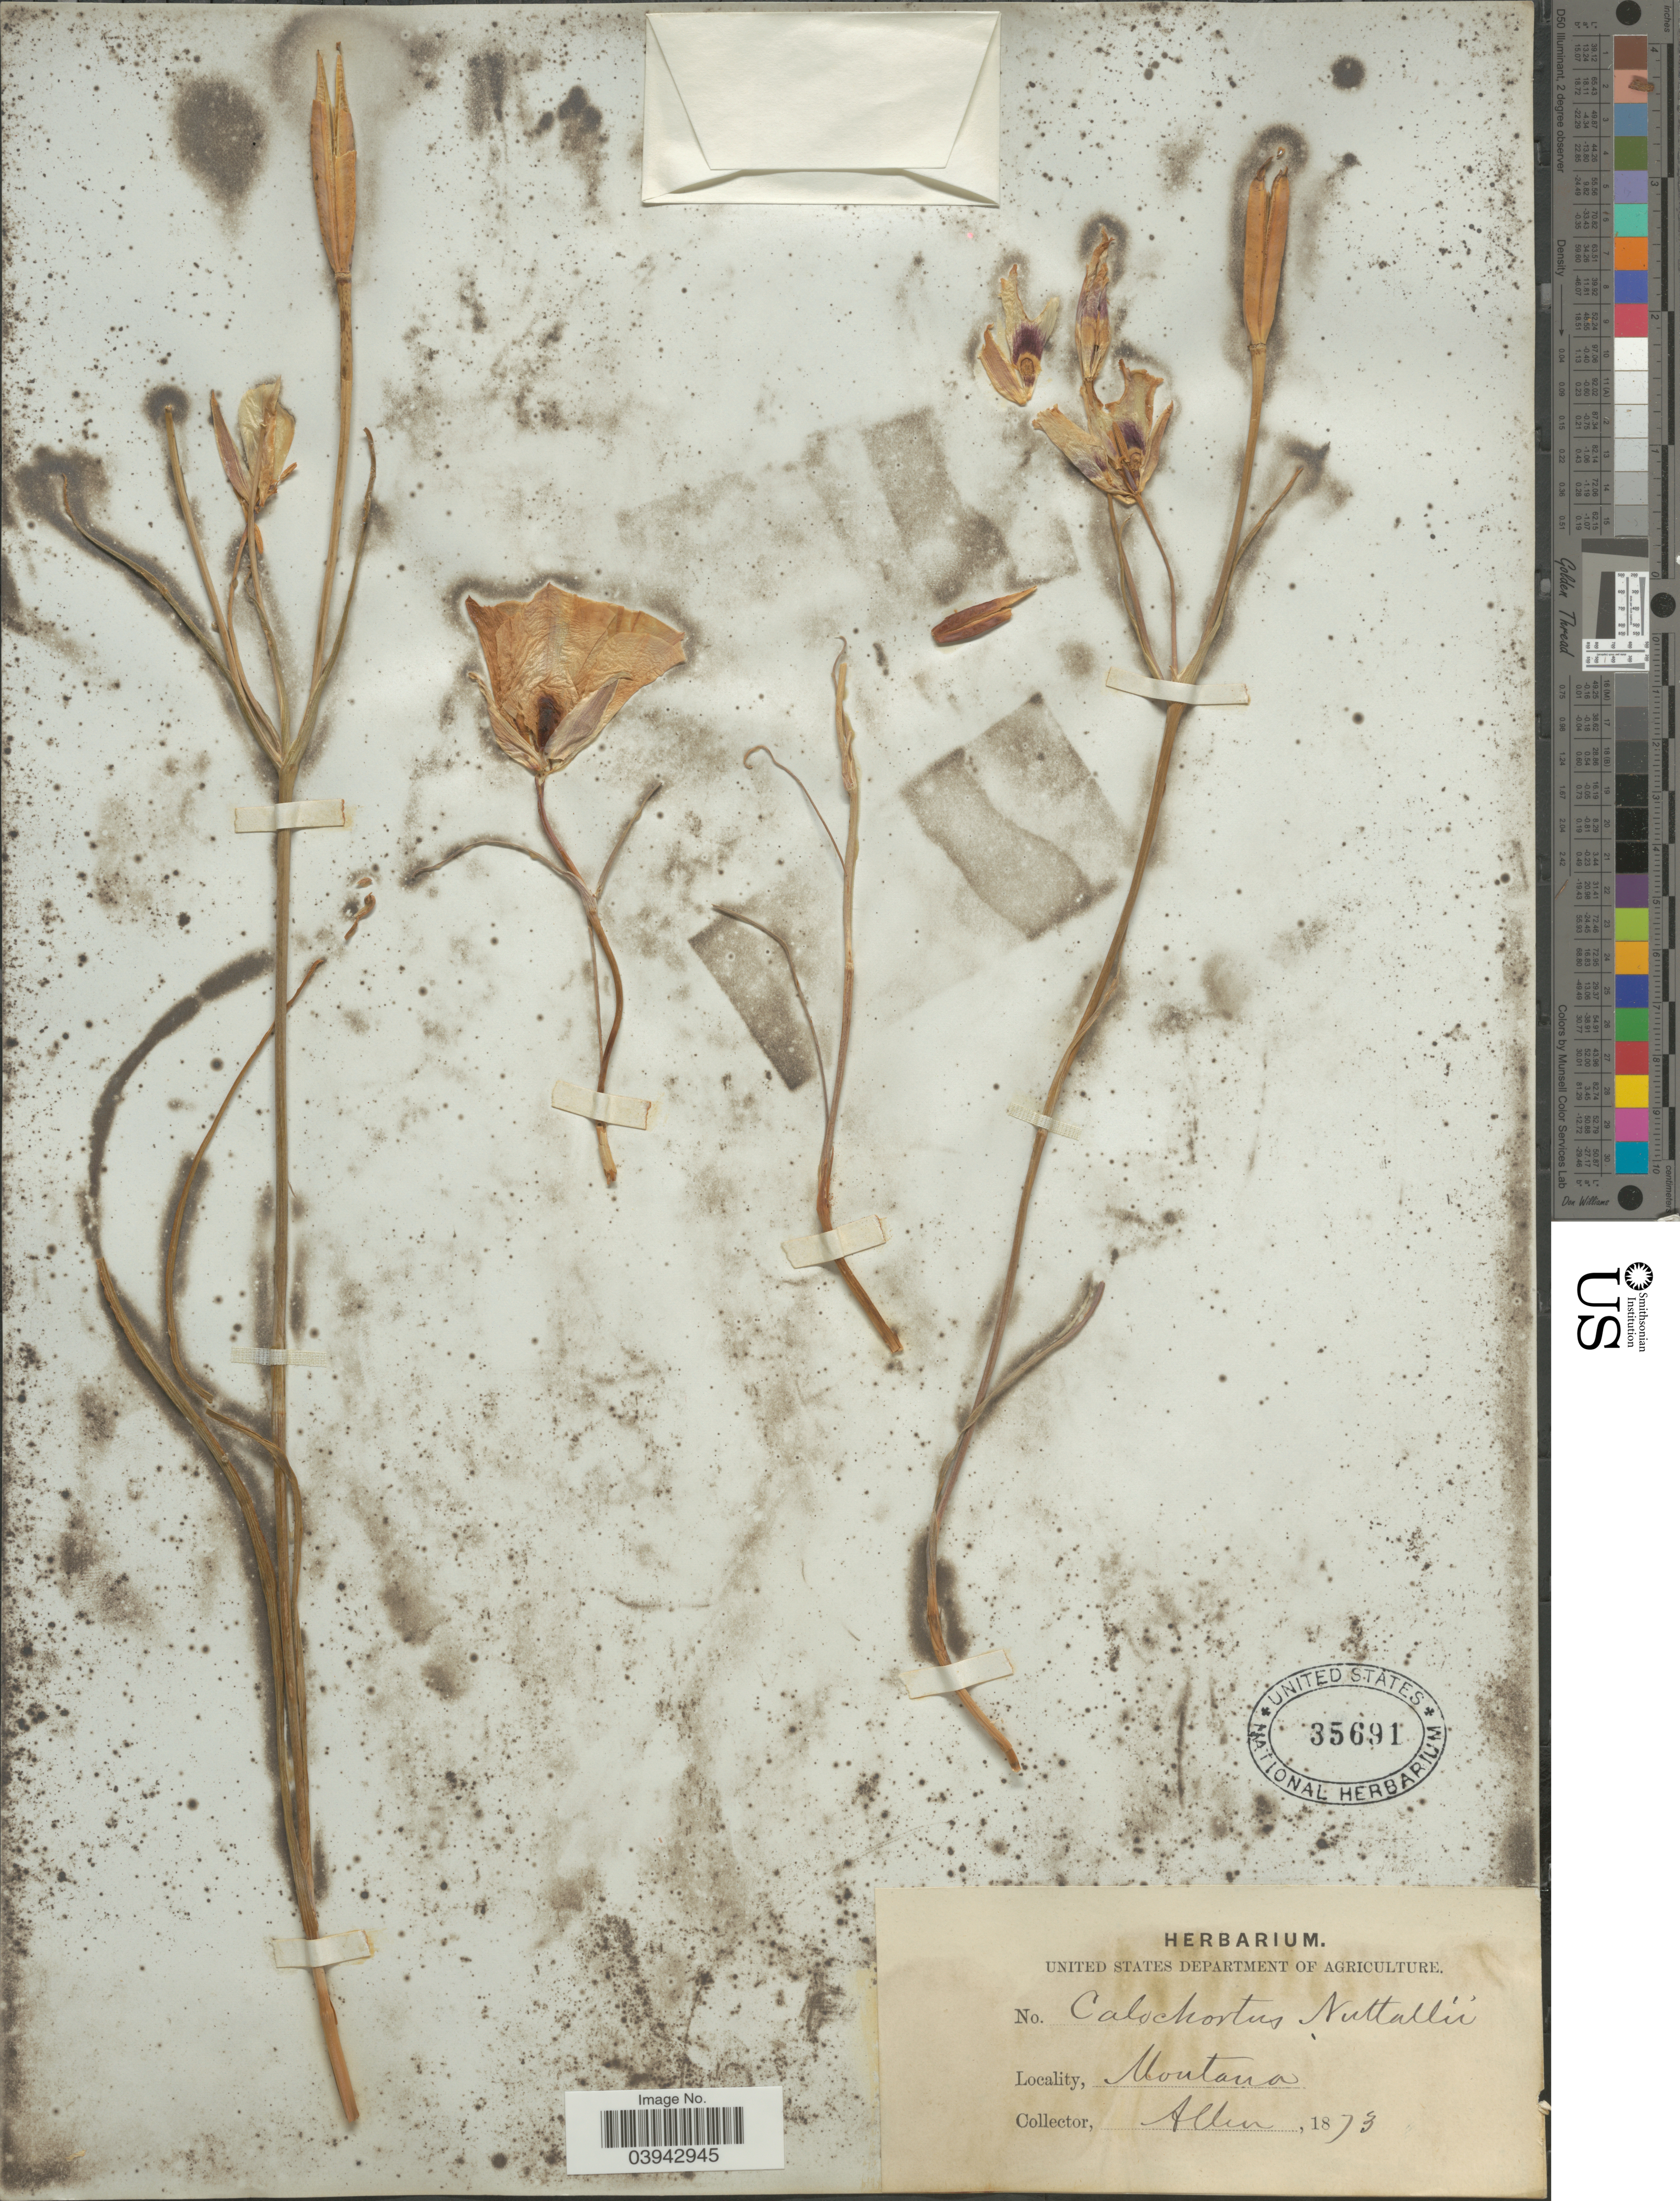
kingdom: Plantae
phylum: Tracheophyta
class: Liliopsida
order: Liliales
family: Liliaceae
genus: Calochortus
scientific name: Calochortus nuttallii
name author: Torr.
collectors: -- Allen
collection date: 1873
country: United States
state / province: Montana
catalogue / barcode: US 35691